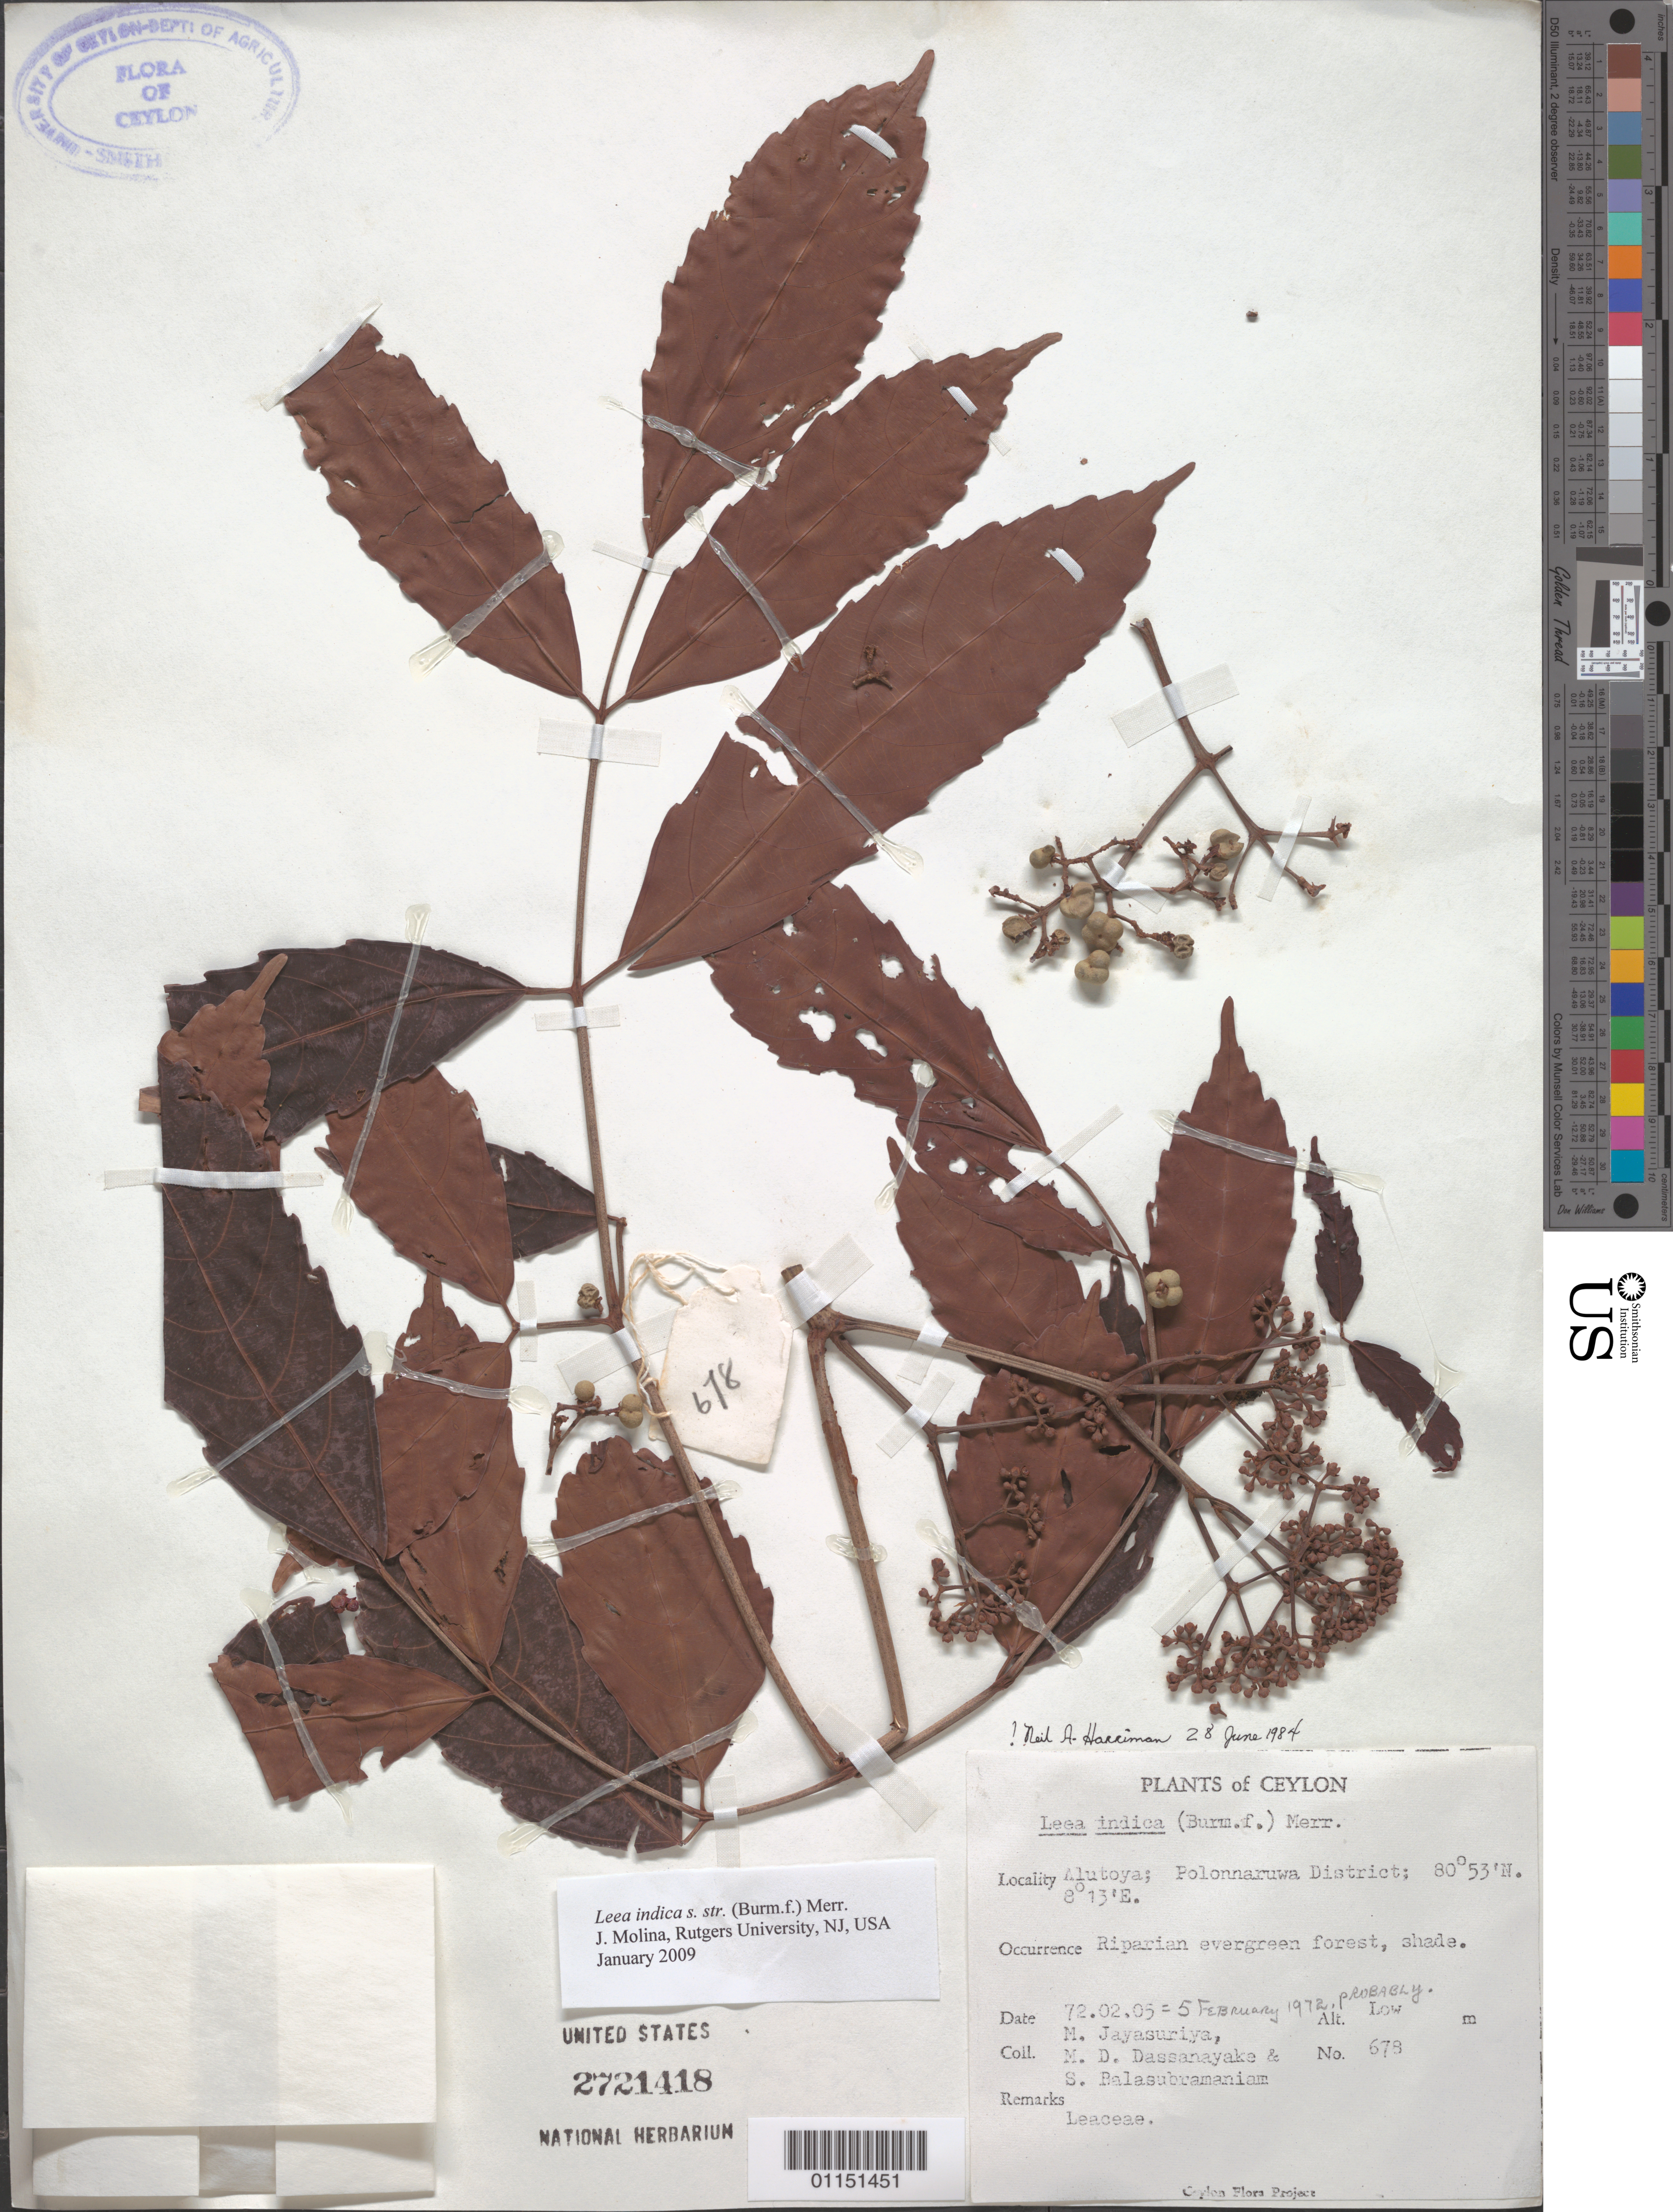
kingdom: Plantae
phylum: Tracheophyta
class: Magnoliopsida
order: Vitales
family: Vitaceae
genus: Leea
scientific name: Leea indica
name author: (Burm. f.) Merr.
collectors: A. H. Jayasuriya, M. Dassanayake & S. Balasubramaniam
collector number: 678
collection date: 1972-02-05/1972-05-02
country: Sri Lanka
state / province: North Central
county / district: Polonnaruwa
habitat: Riparian evergreen forest, shade.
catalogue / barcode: US 2721418